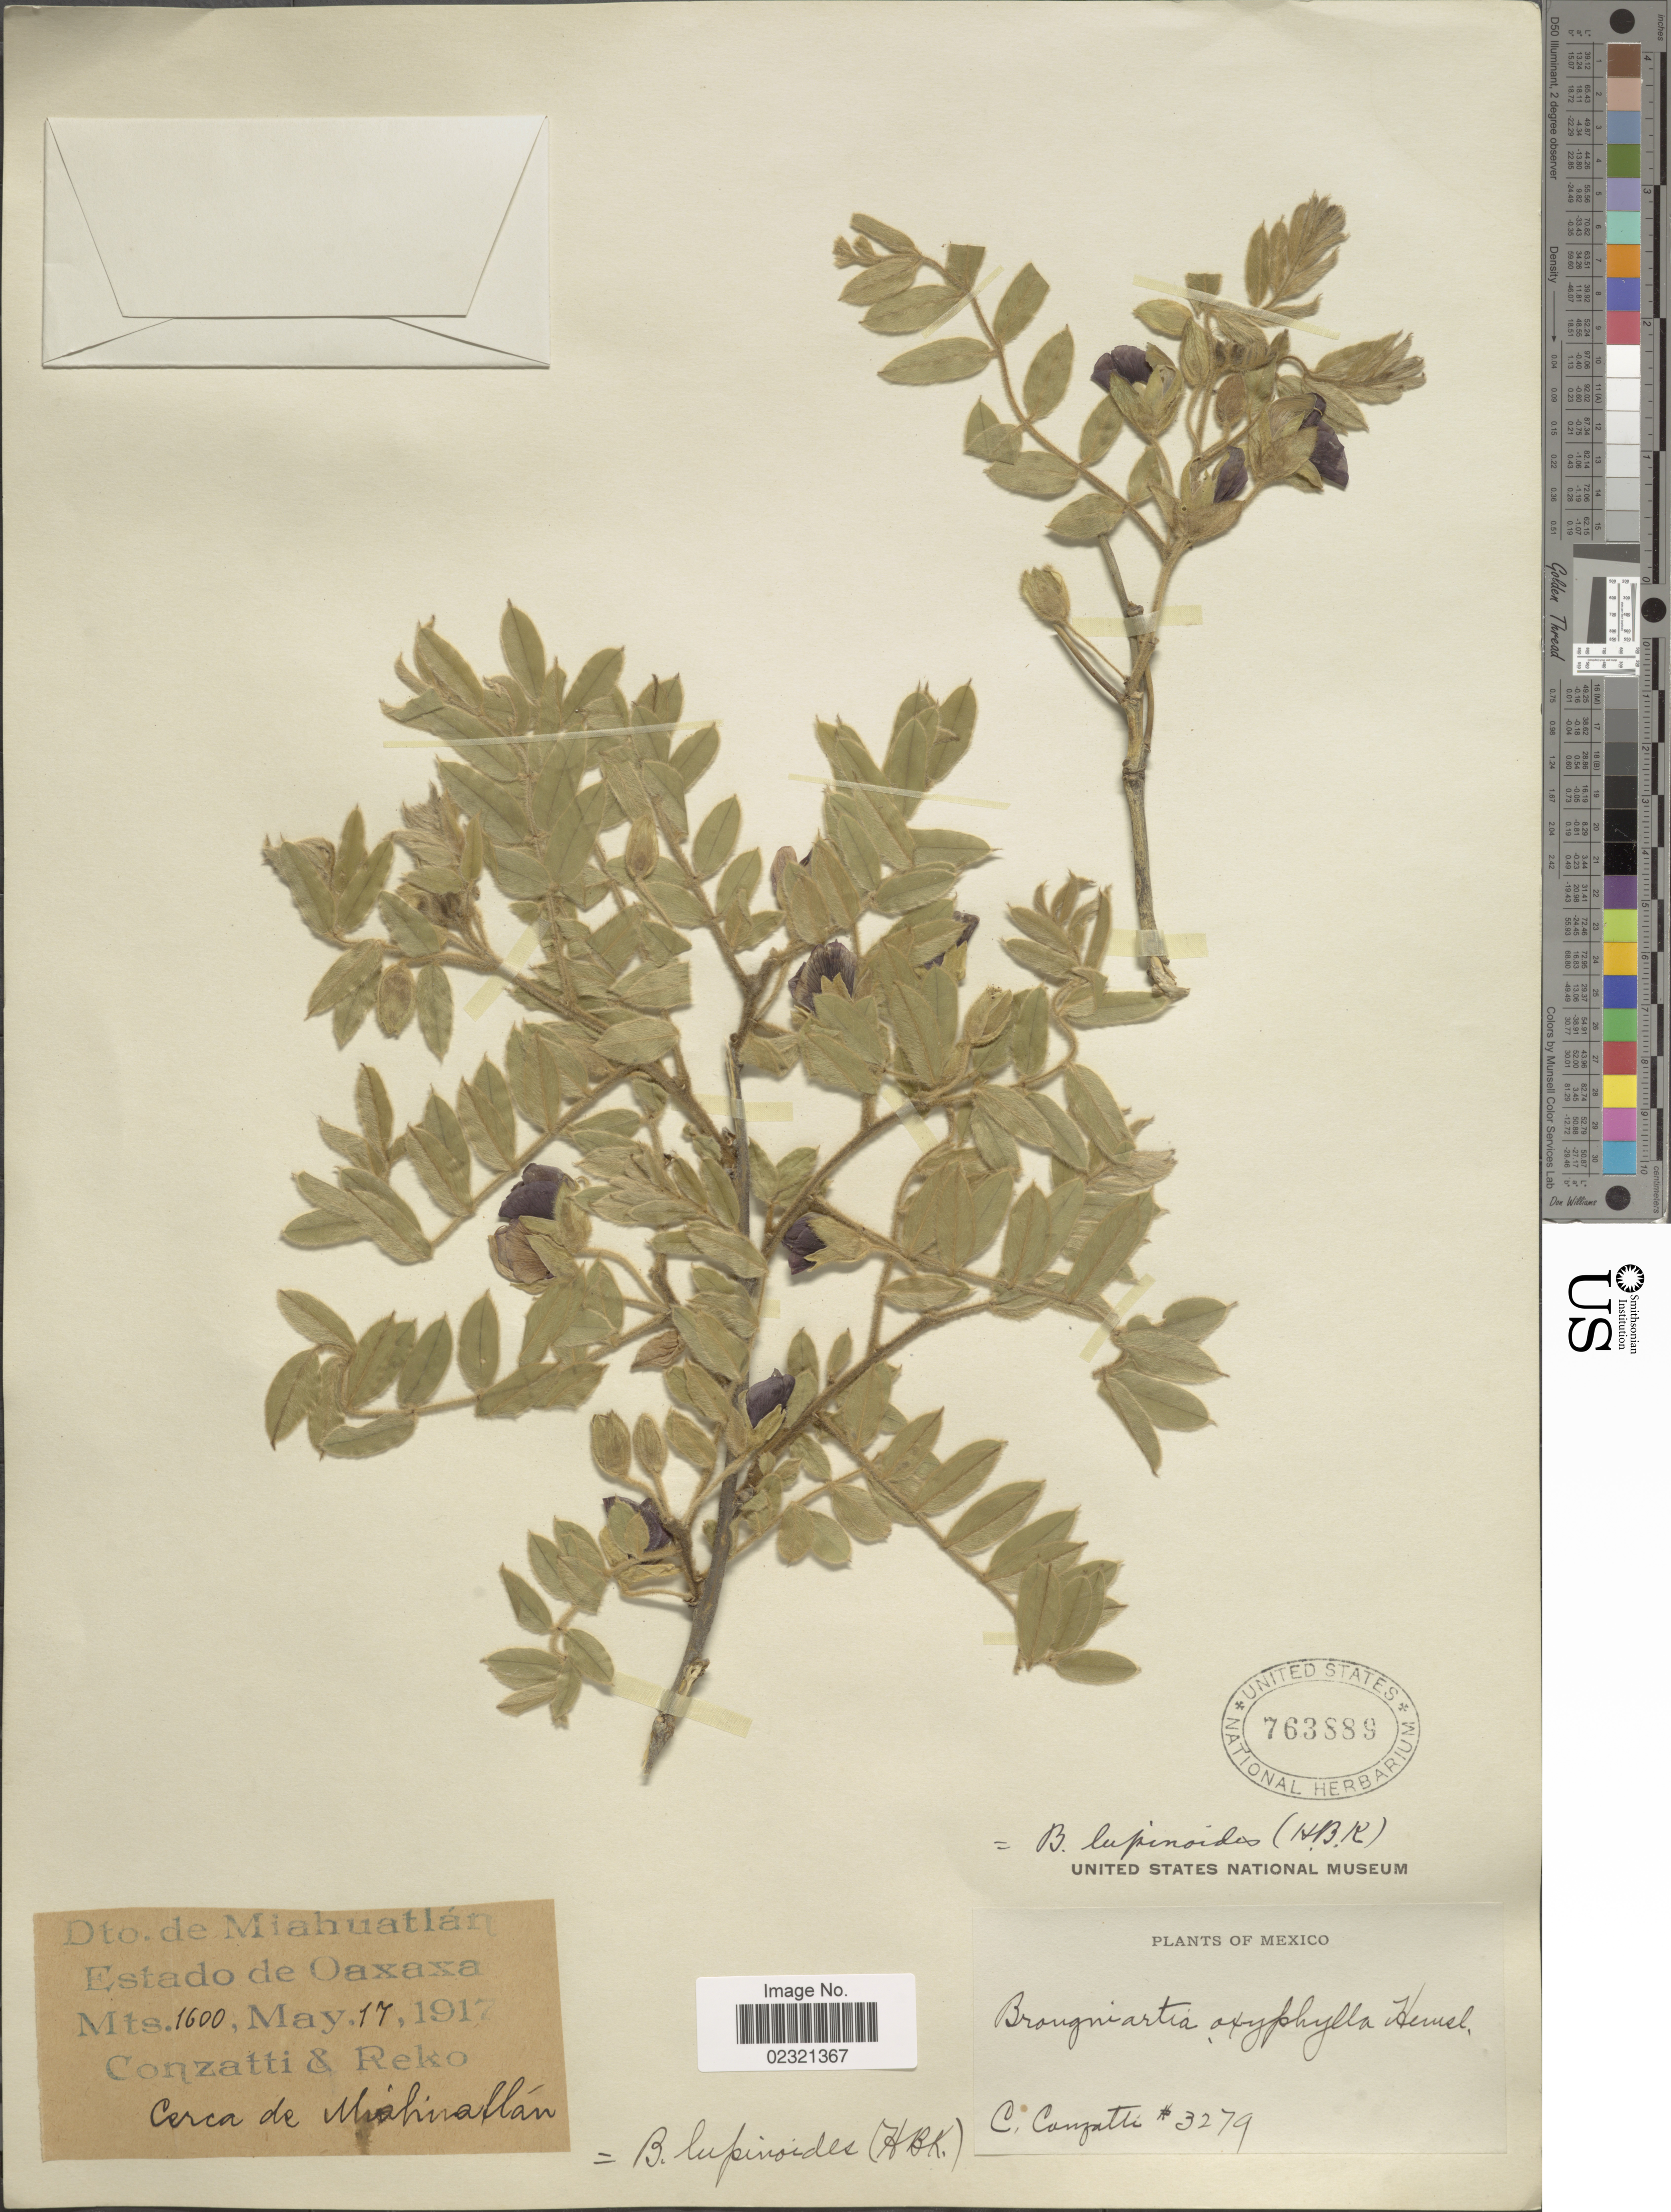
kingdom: Plantae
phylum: Tracheophyta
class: Magnoliopsida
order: Fabales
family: Fabaceae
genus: Brongniartia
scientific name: Brongniartia lupinoides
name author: (Kunth) Taub.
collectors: C. Conzatti & -. Reko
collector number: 3279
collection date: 1917-05-17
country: Mexico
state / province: Oaxaca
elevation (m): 1600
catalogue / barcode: US 763889